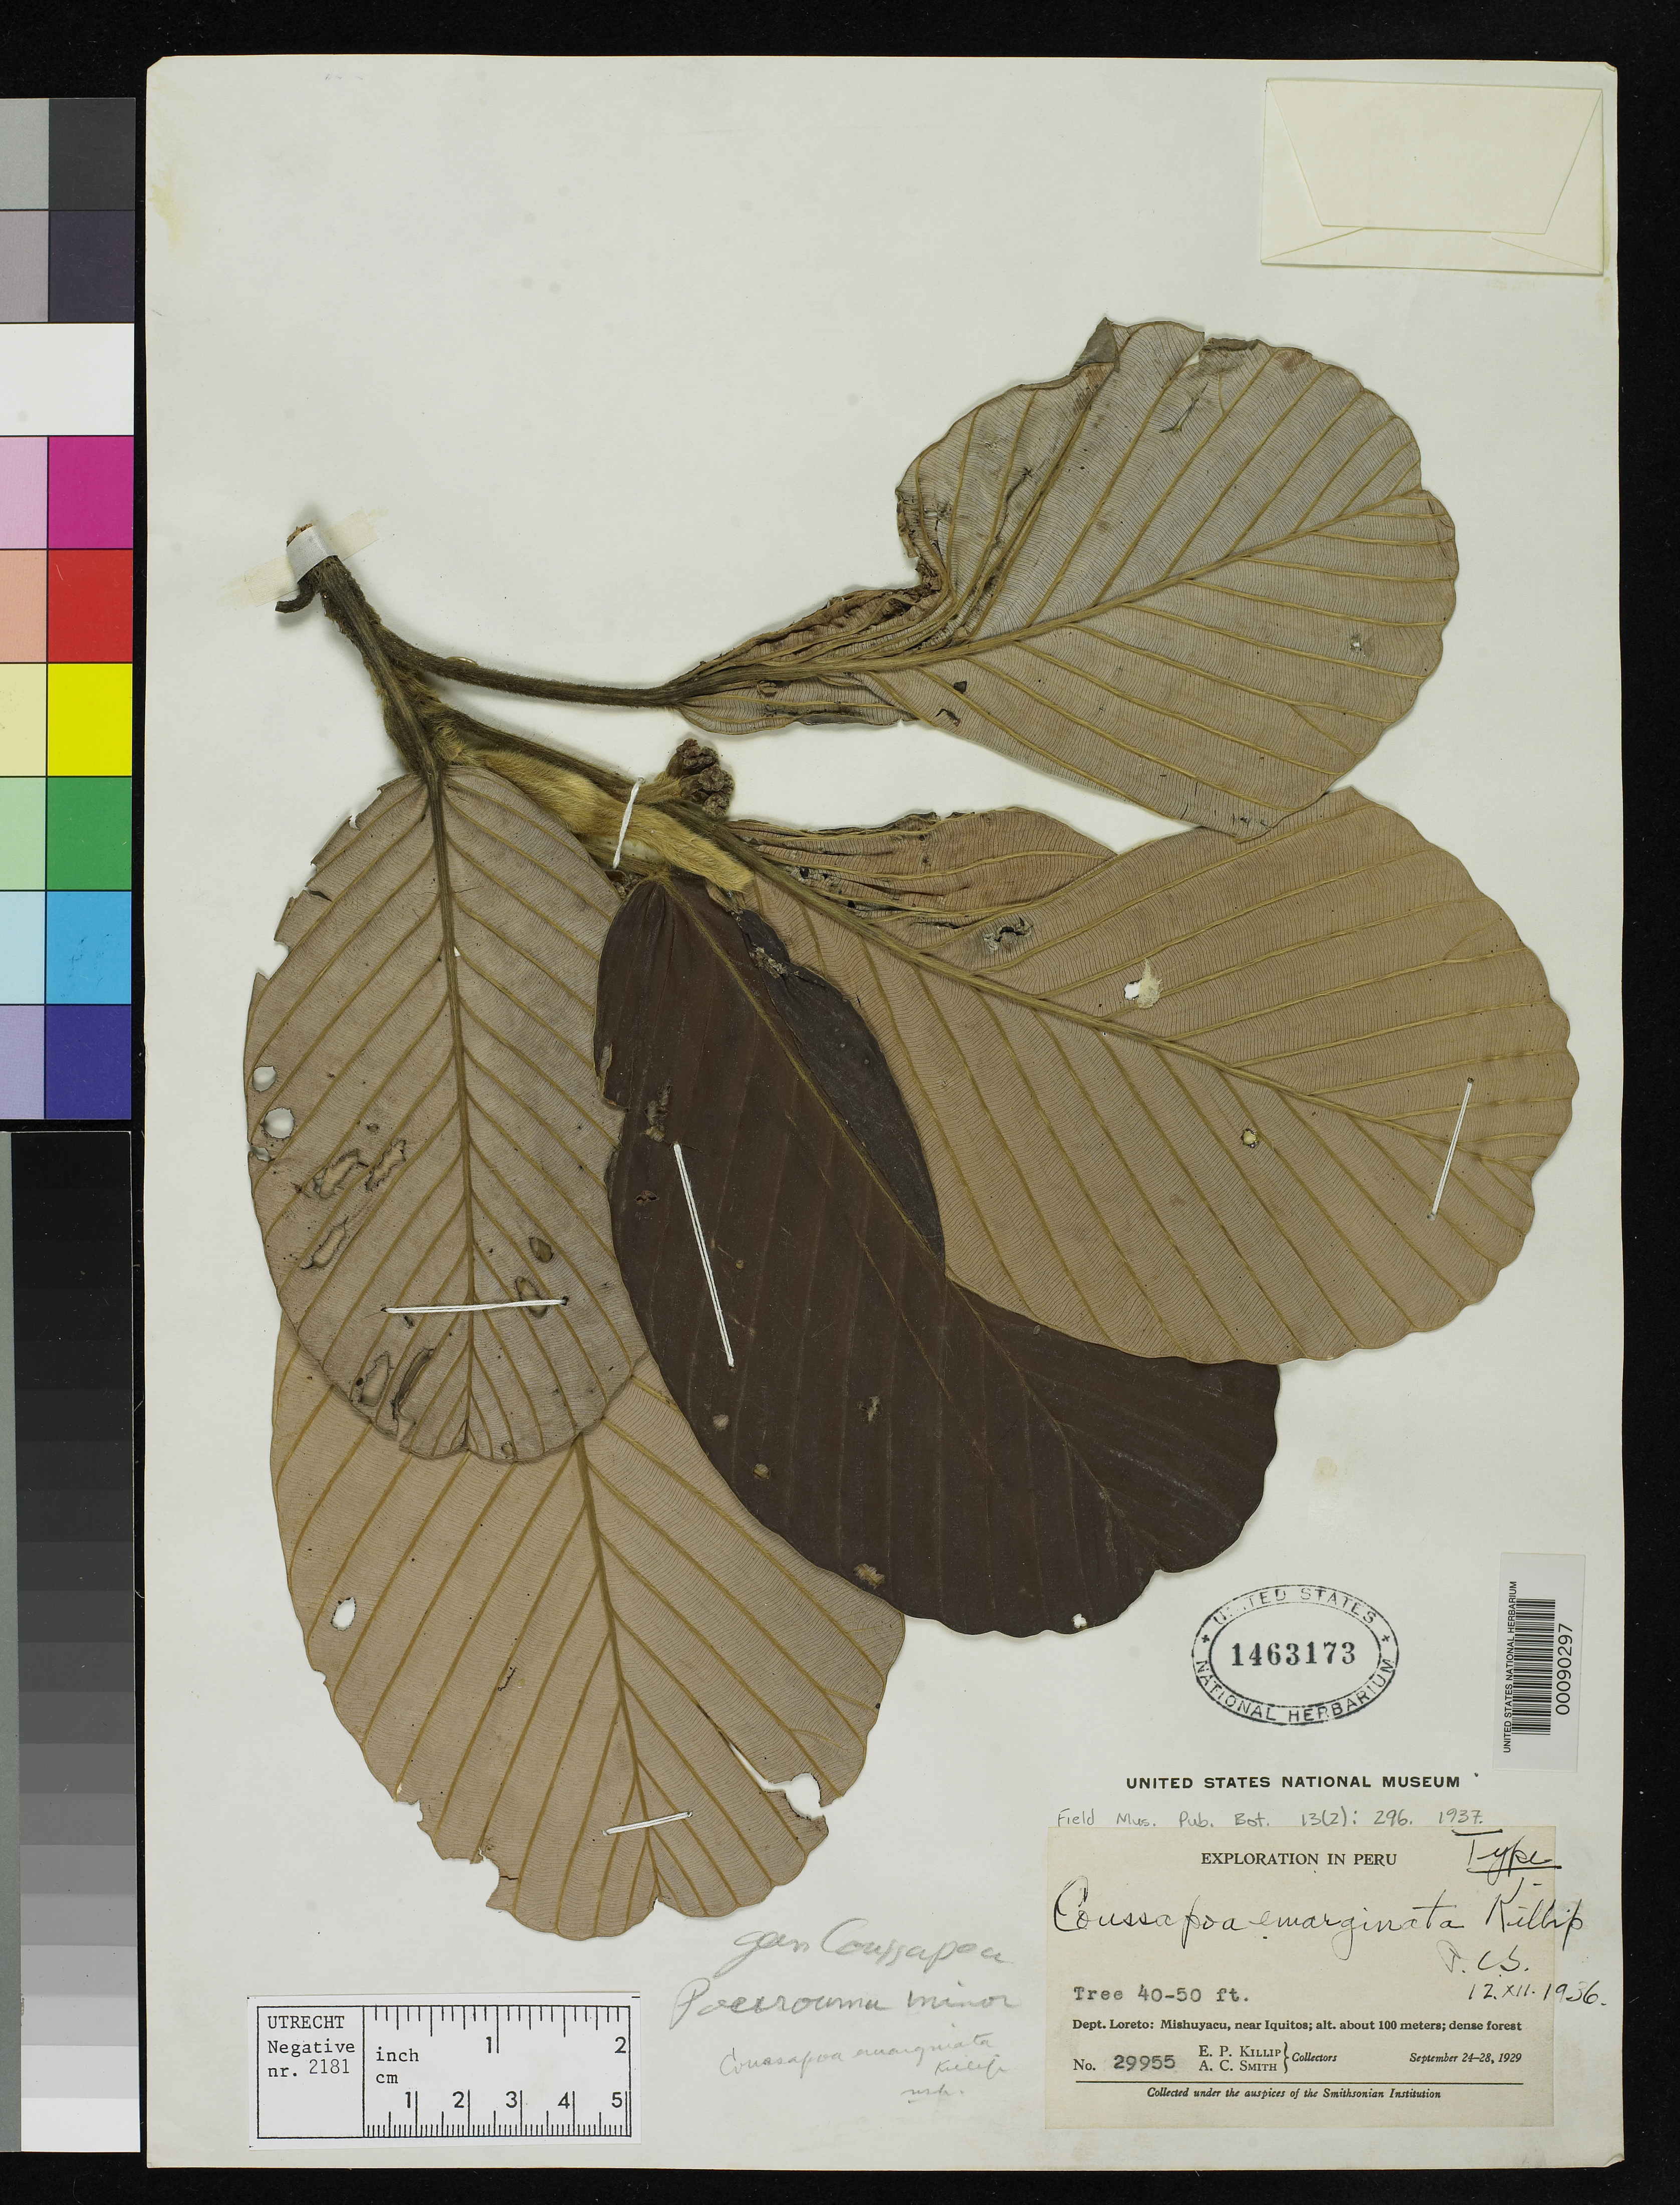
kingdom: Plantae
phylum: Tracheophyta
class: Magnoliopsida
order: Rosales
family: Urticaceae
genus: Coussapoa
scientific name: Coussapoa emarginata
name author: Killip ex J.F. Macbr.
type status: Holotype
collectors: E. P. Killip & A. C. Smith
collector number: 29955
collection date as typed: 24 Sep 1929 to 28 Sep 1929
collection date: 1929-09-24/1929-09-28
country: Peru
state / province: Loreto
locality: Iquitos, Mishuyacu.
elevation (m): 100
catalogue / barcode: US 1463173